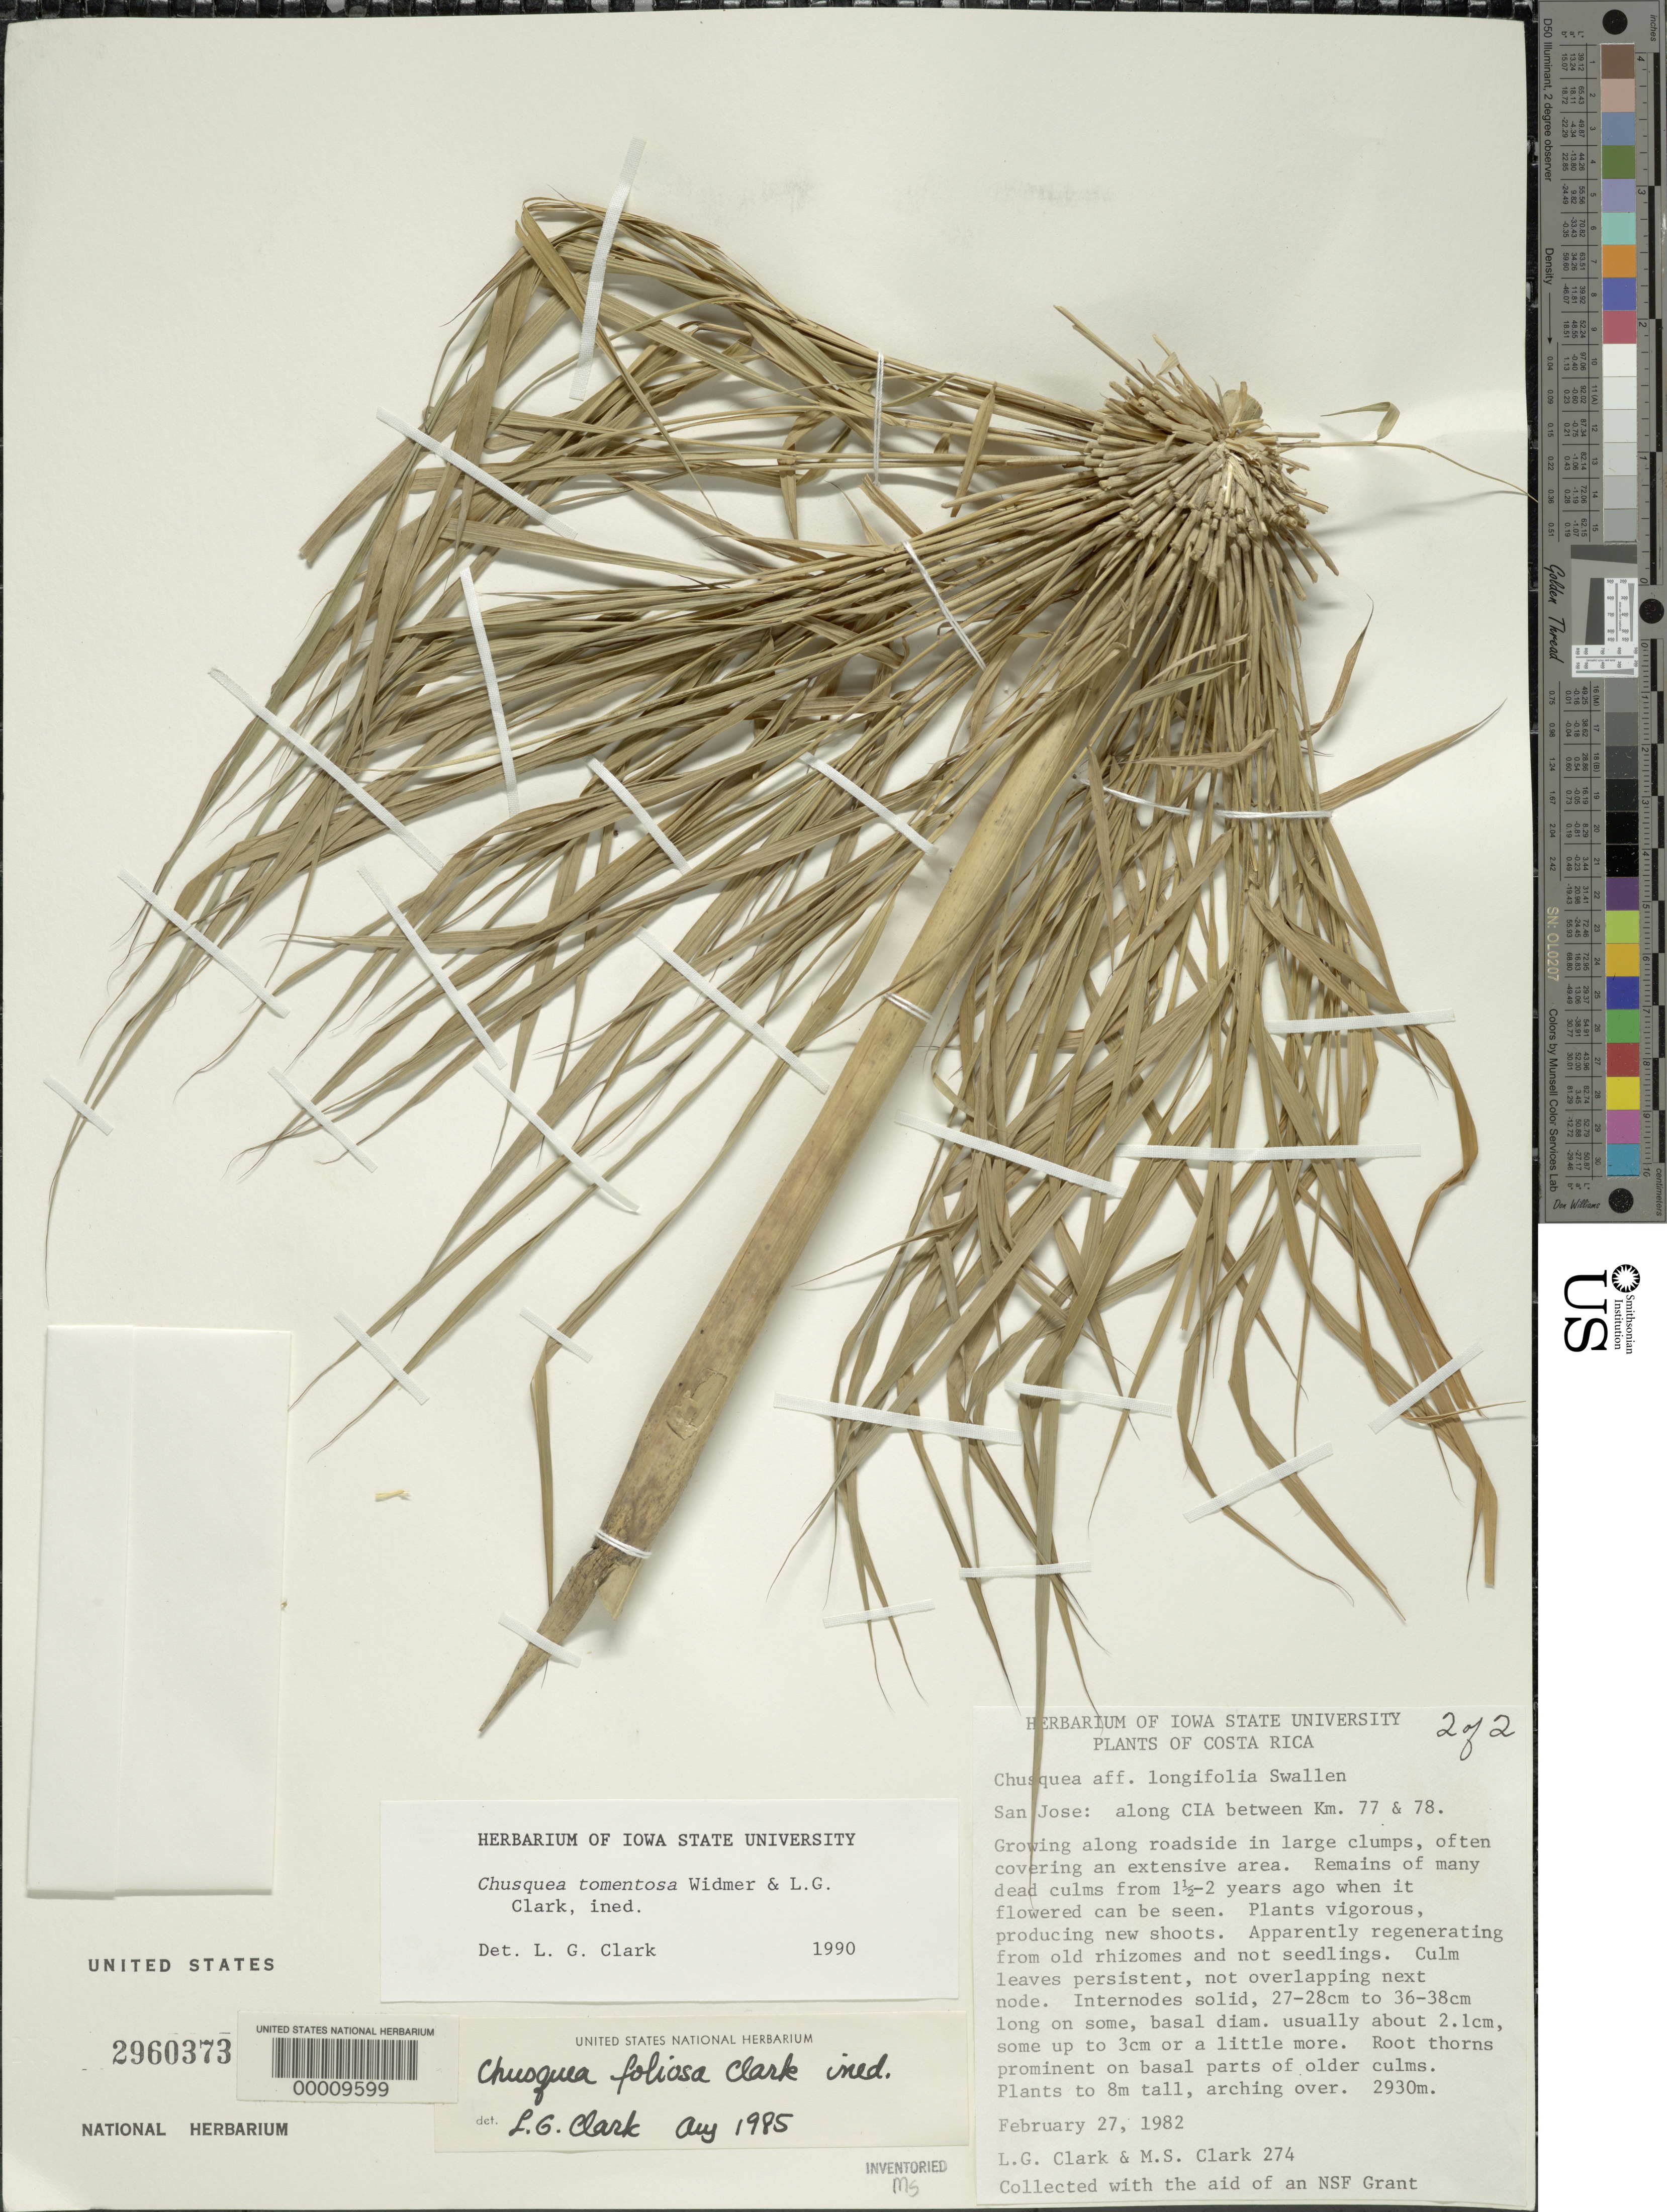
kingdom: Plantae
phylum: Tracheophyta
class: Liliopsida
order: Poales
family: Poaceae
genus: Chusquea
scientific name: Chusquea tomentosa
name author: Y. Widmer & L.G. Clark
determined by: Clark, Lynn G., (ISC), Iowa State University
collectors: L. G. Clark & M. S. Clark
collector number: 274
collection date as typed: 27 Feb 1982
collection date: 1982-02-27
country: Costa Rica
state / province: San José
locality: Cia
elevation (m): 2000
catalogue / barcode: US 2960373